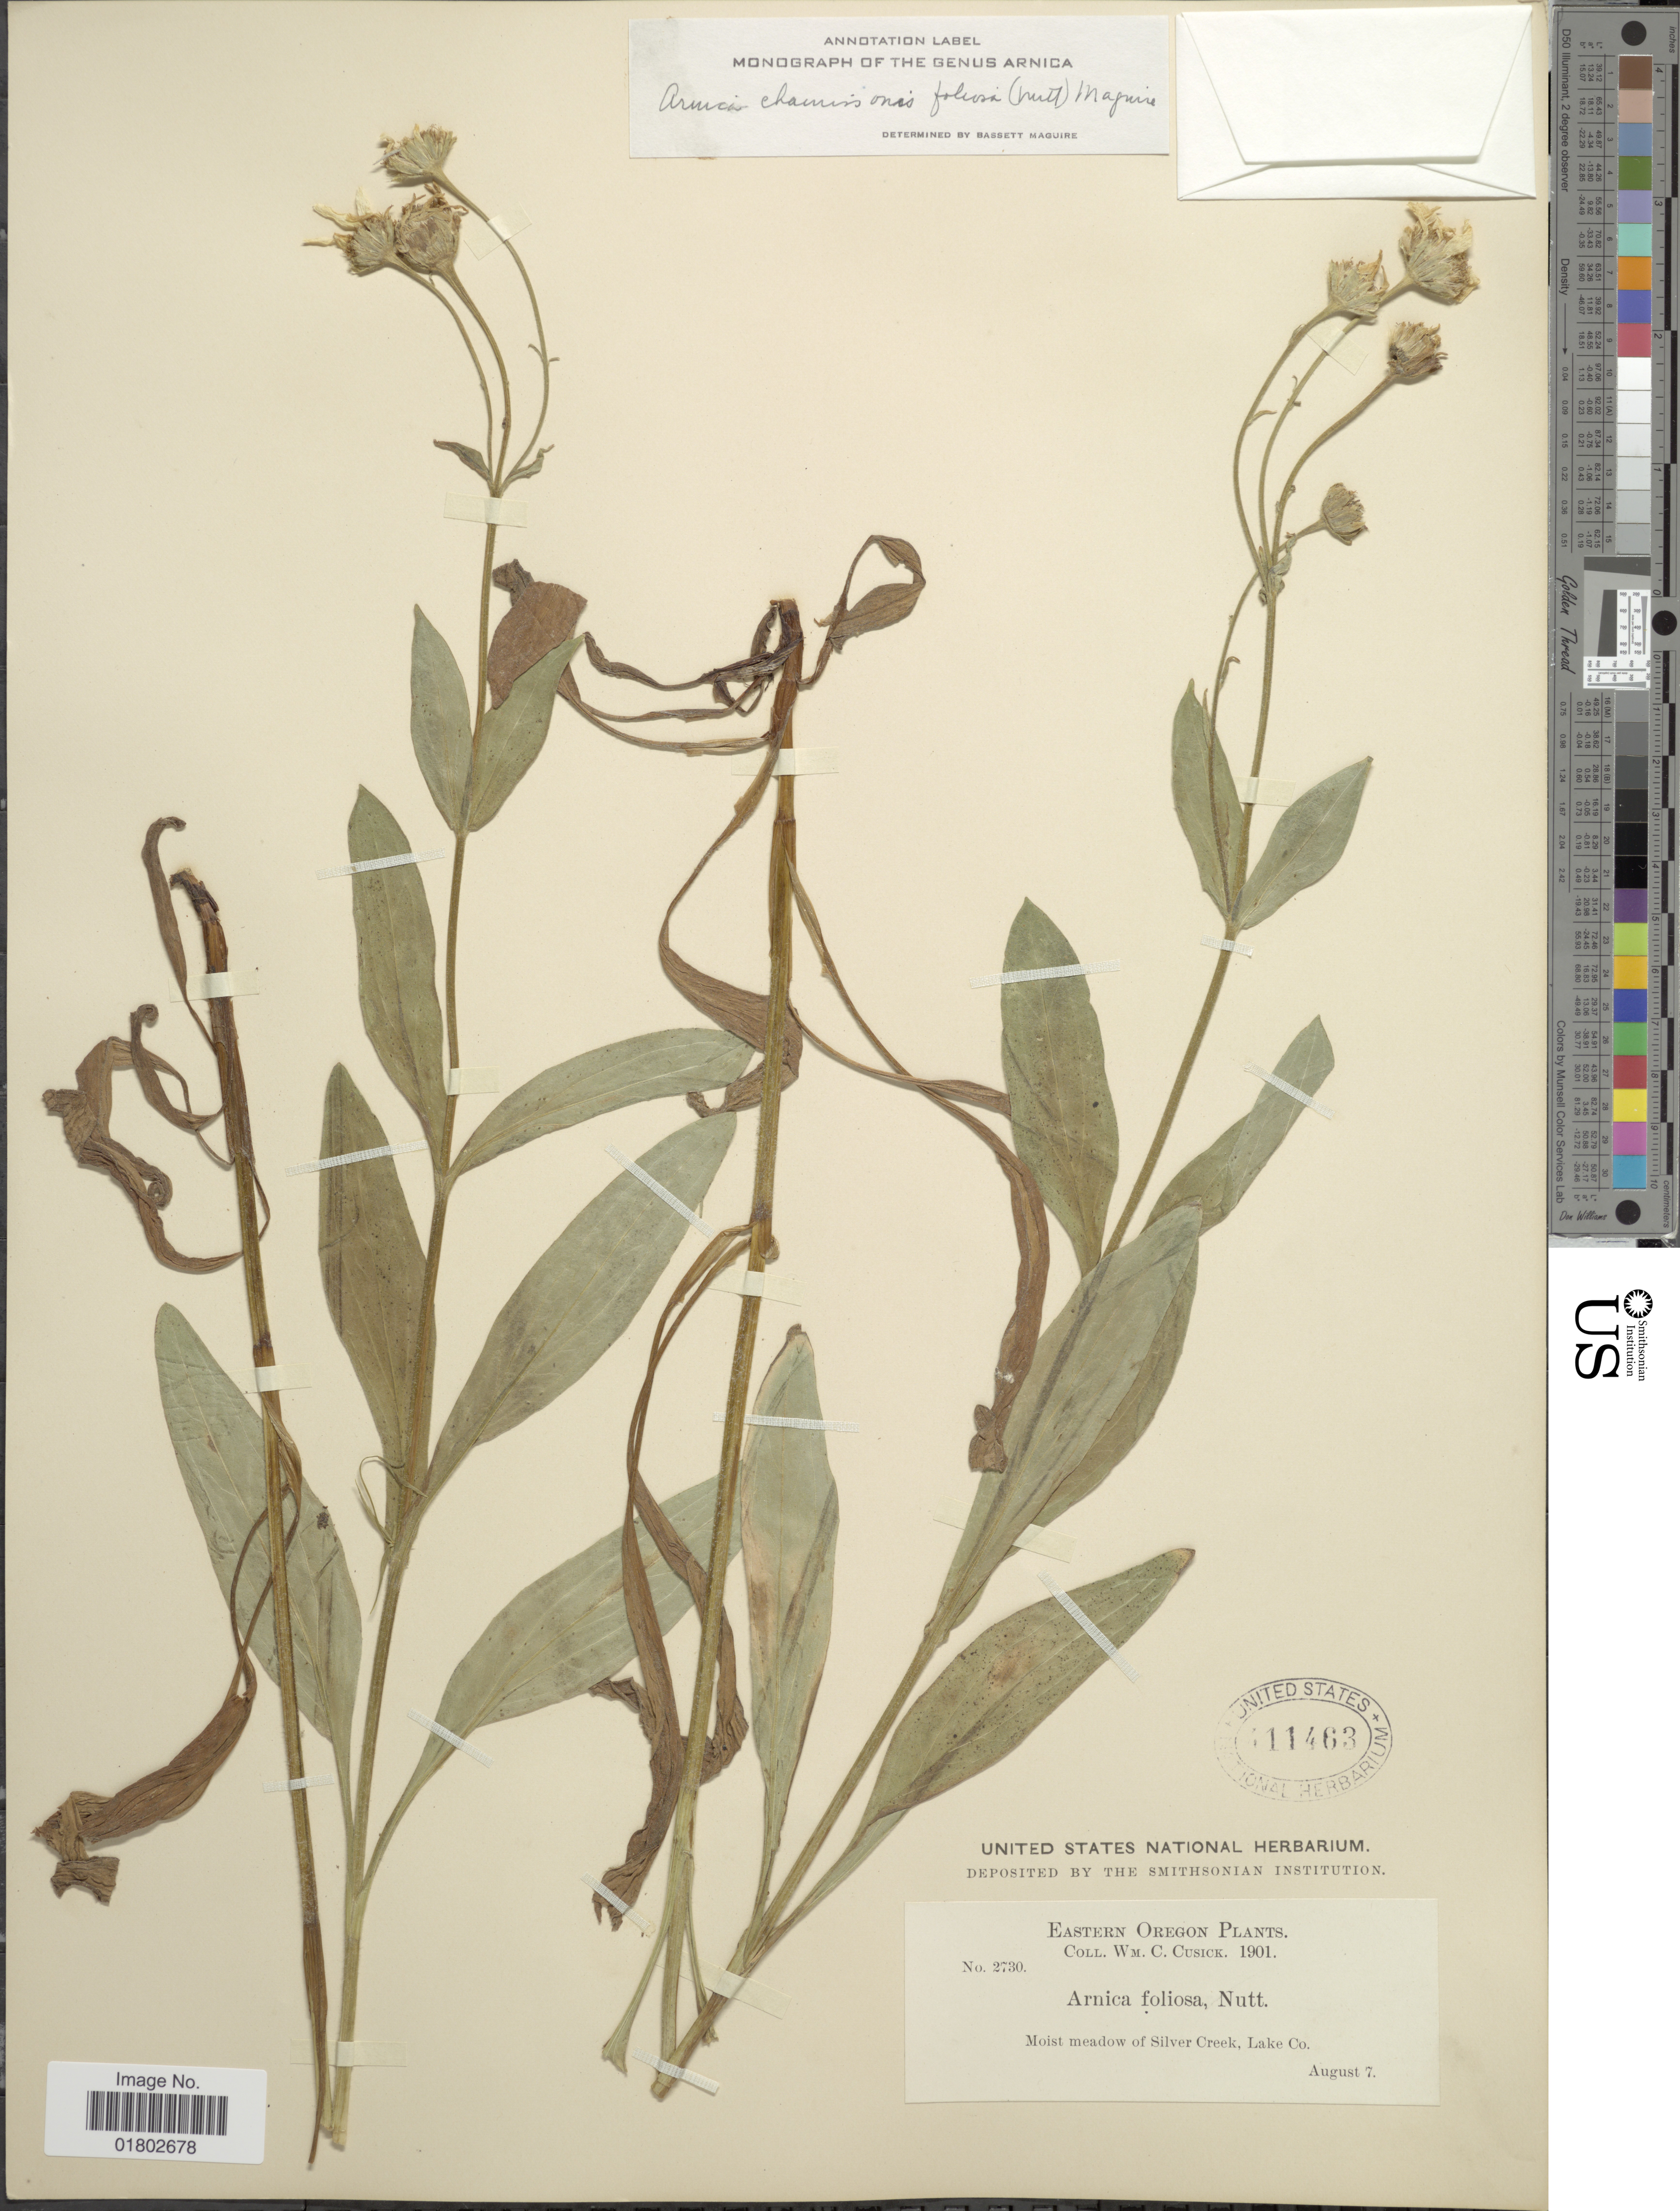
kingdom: Plantae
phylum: Tracheophyta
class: Magnoliopsida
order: Asterales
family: Asteraceae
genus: Arnica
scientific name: Arnica chamissonis subsp. foliosa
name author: (Nutt.) Maguire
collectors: W. C. Cusick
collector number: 2730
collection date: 1901-08-07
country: United States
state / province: Oregon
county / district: Lake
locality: Eastern Oregon, Mois meadow of Silver Creek, Lake Co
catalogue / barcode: US 411463